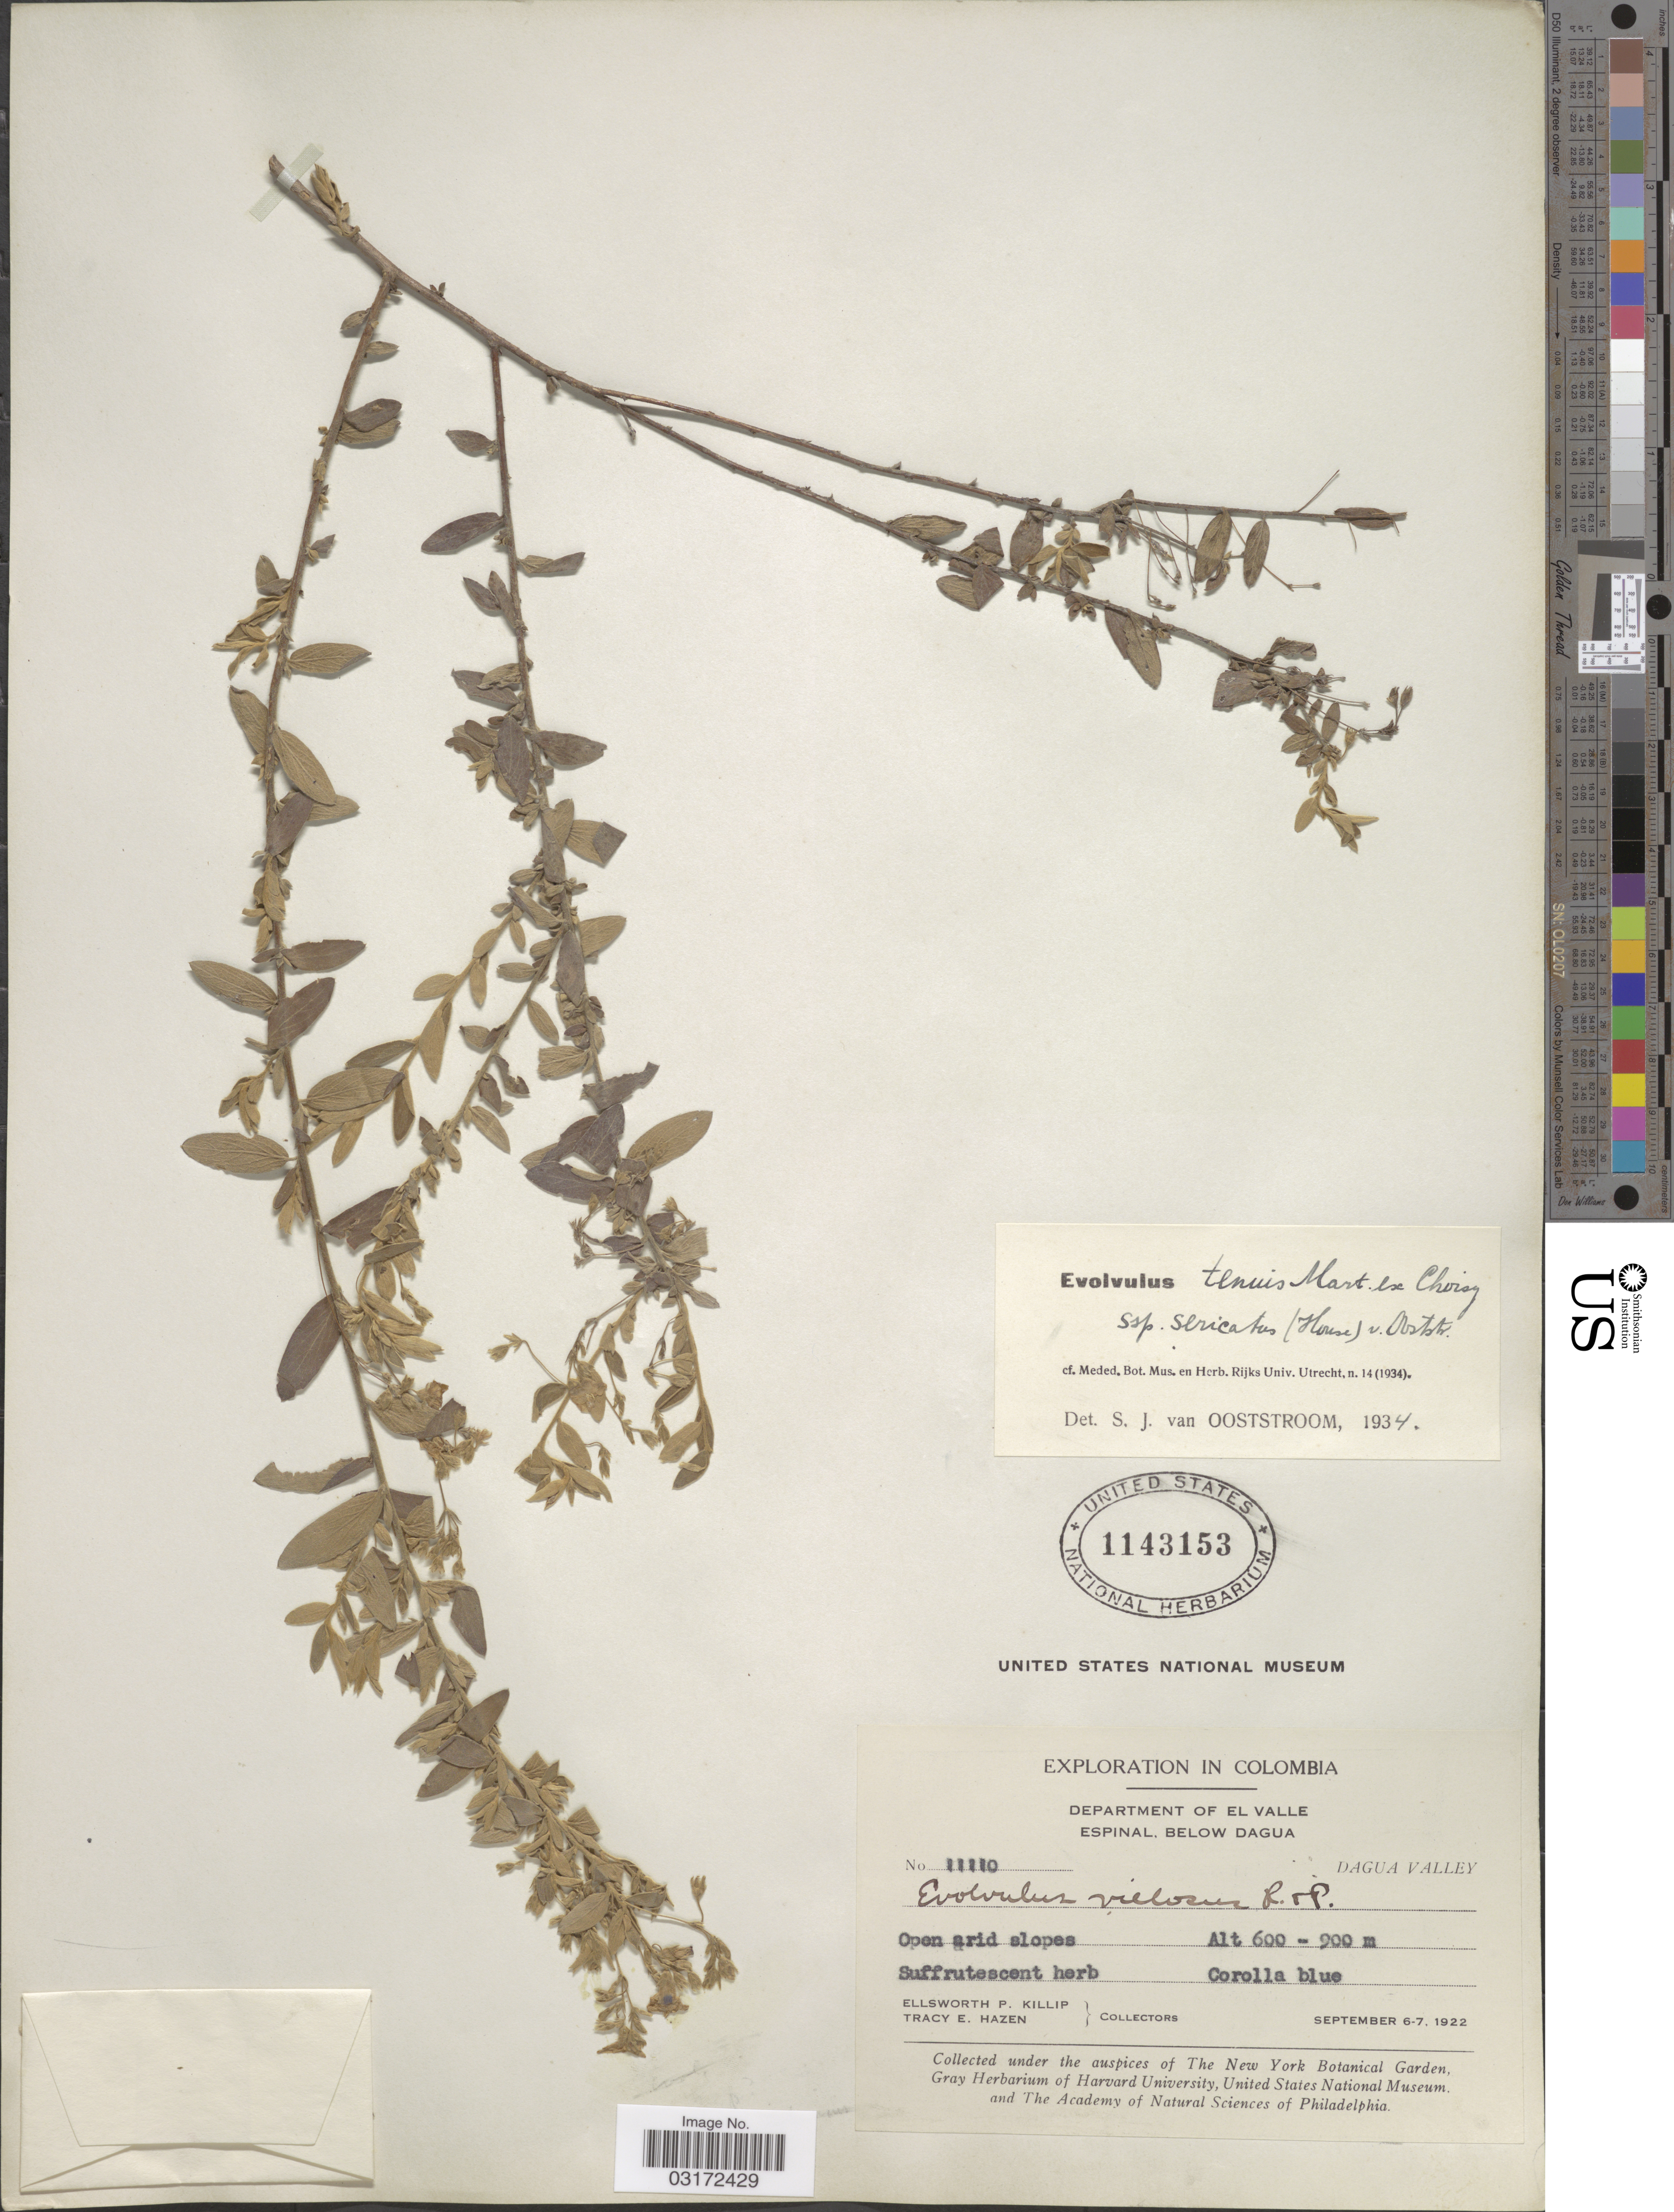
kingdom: Plantae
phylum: Tracheophyta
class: Magnoliopsida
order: Solanales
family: Convolvulaceae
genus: Evolvulus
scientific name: Evolvulus tenuis subsp. sericatus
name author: (House) Ooststr.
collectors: E. P. Killip & T. E. Hazen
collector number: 11110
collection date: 1922-09-06/1922-09-07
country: Colombia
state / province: Valle del Cauca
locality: Department of El Valle. Espinal, below Dagua. Dagua Valley.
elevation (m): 600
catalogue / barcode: US 1143153